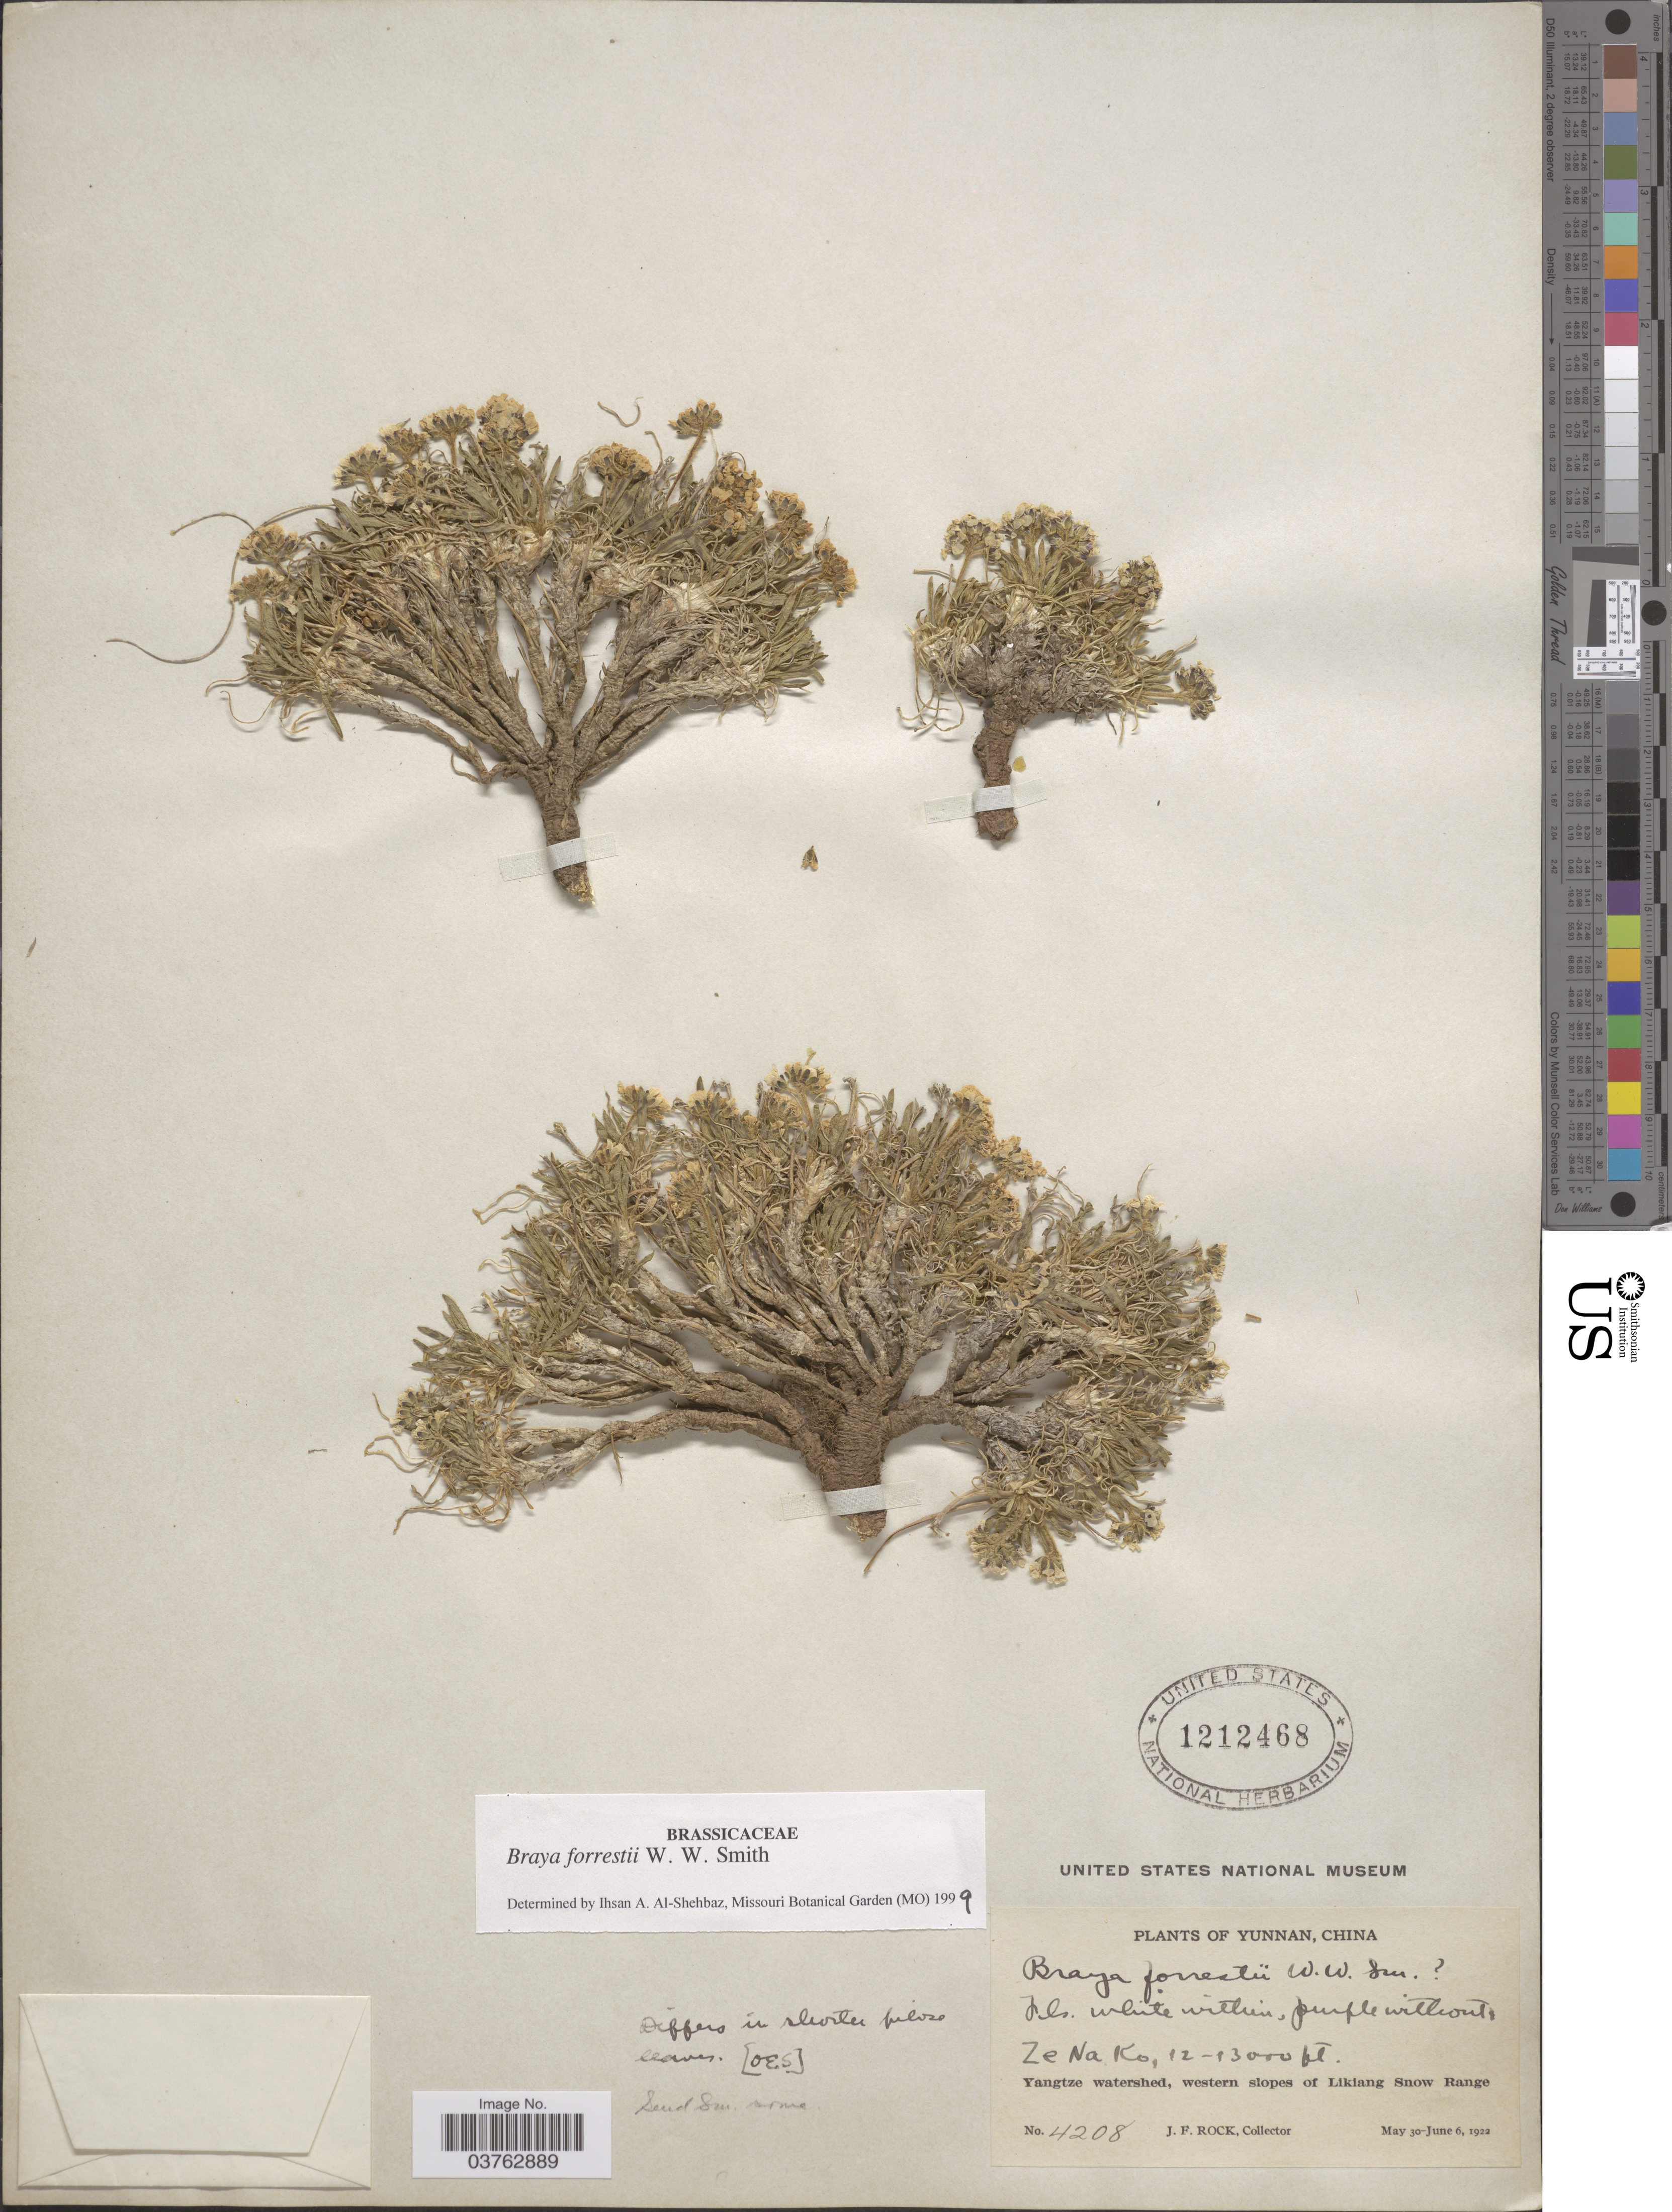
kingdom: Plantae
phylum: Tracheophyta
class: Magnoliopsida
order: Brassicales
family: Brassicaceae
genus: Braya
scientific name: Braya forrestii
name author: W.W. Sm.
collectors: J. Rock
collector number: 4208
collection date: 1922-05-30/1922-06-06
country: China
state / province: Yunnan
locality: Ze Na Ko. Yangtze watershed, western slopes of Likiang Snow Range.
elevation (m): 3658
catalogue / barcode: US 1212468